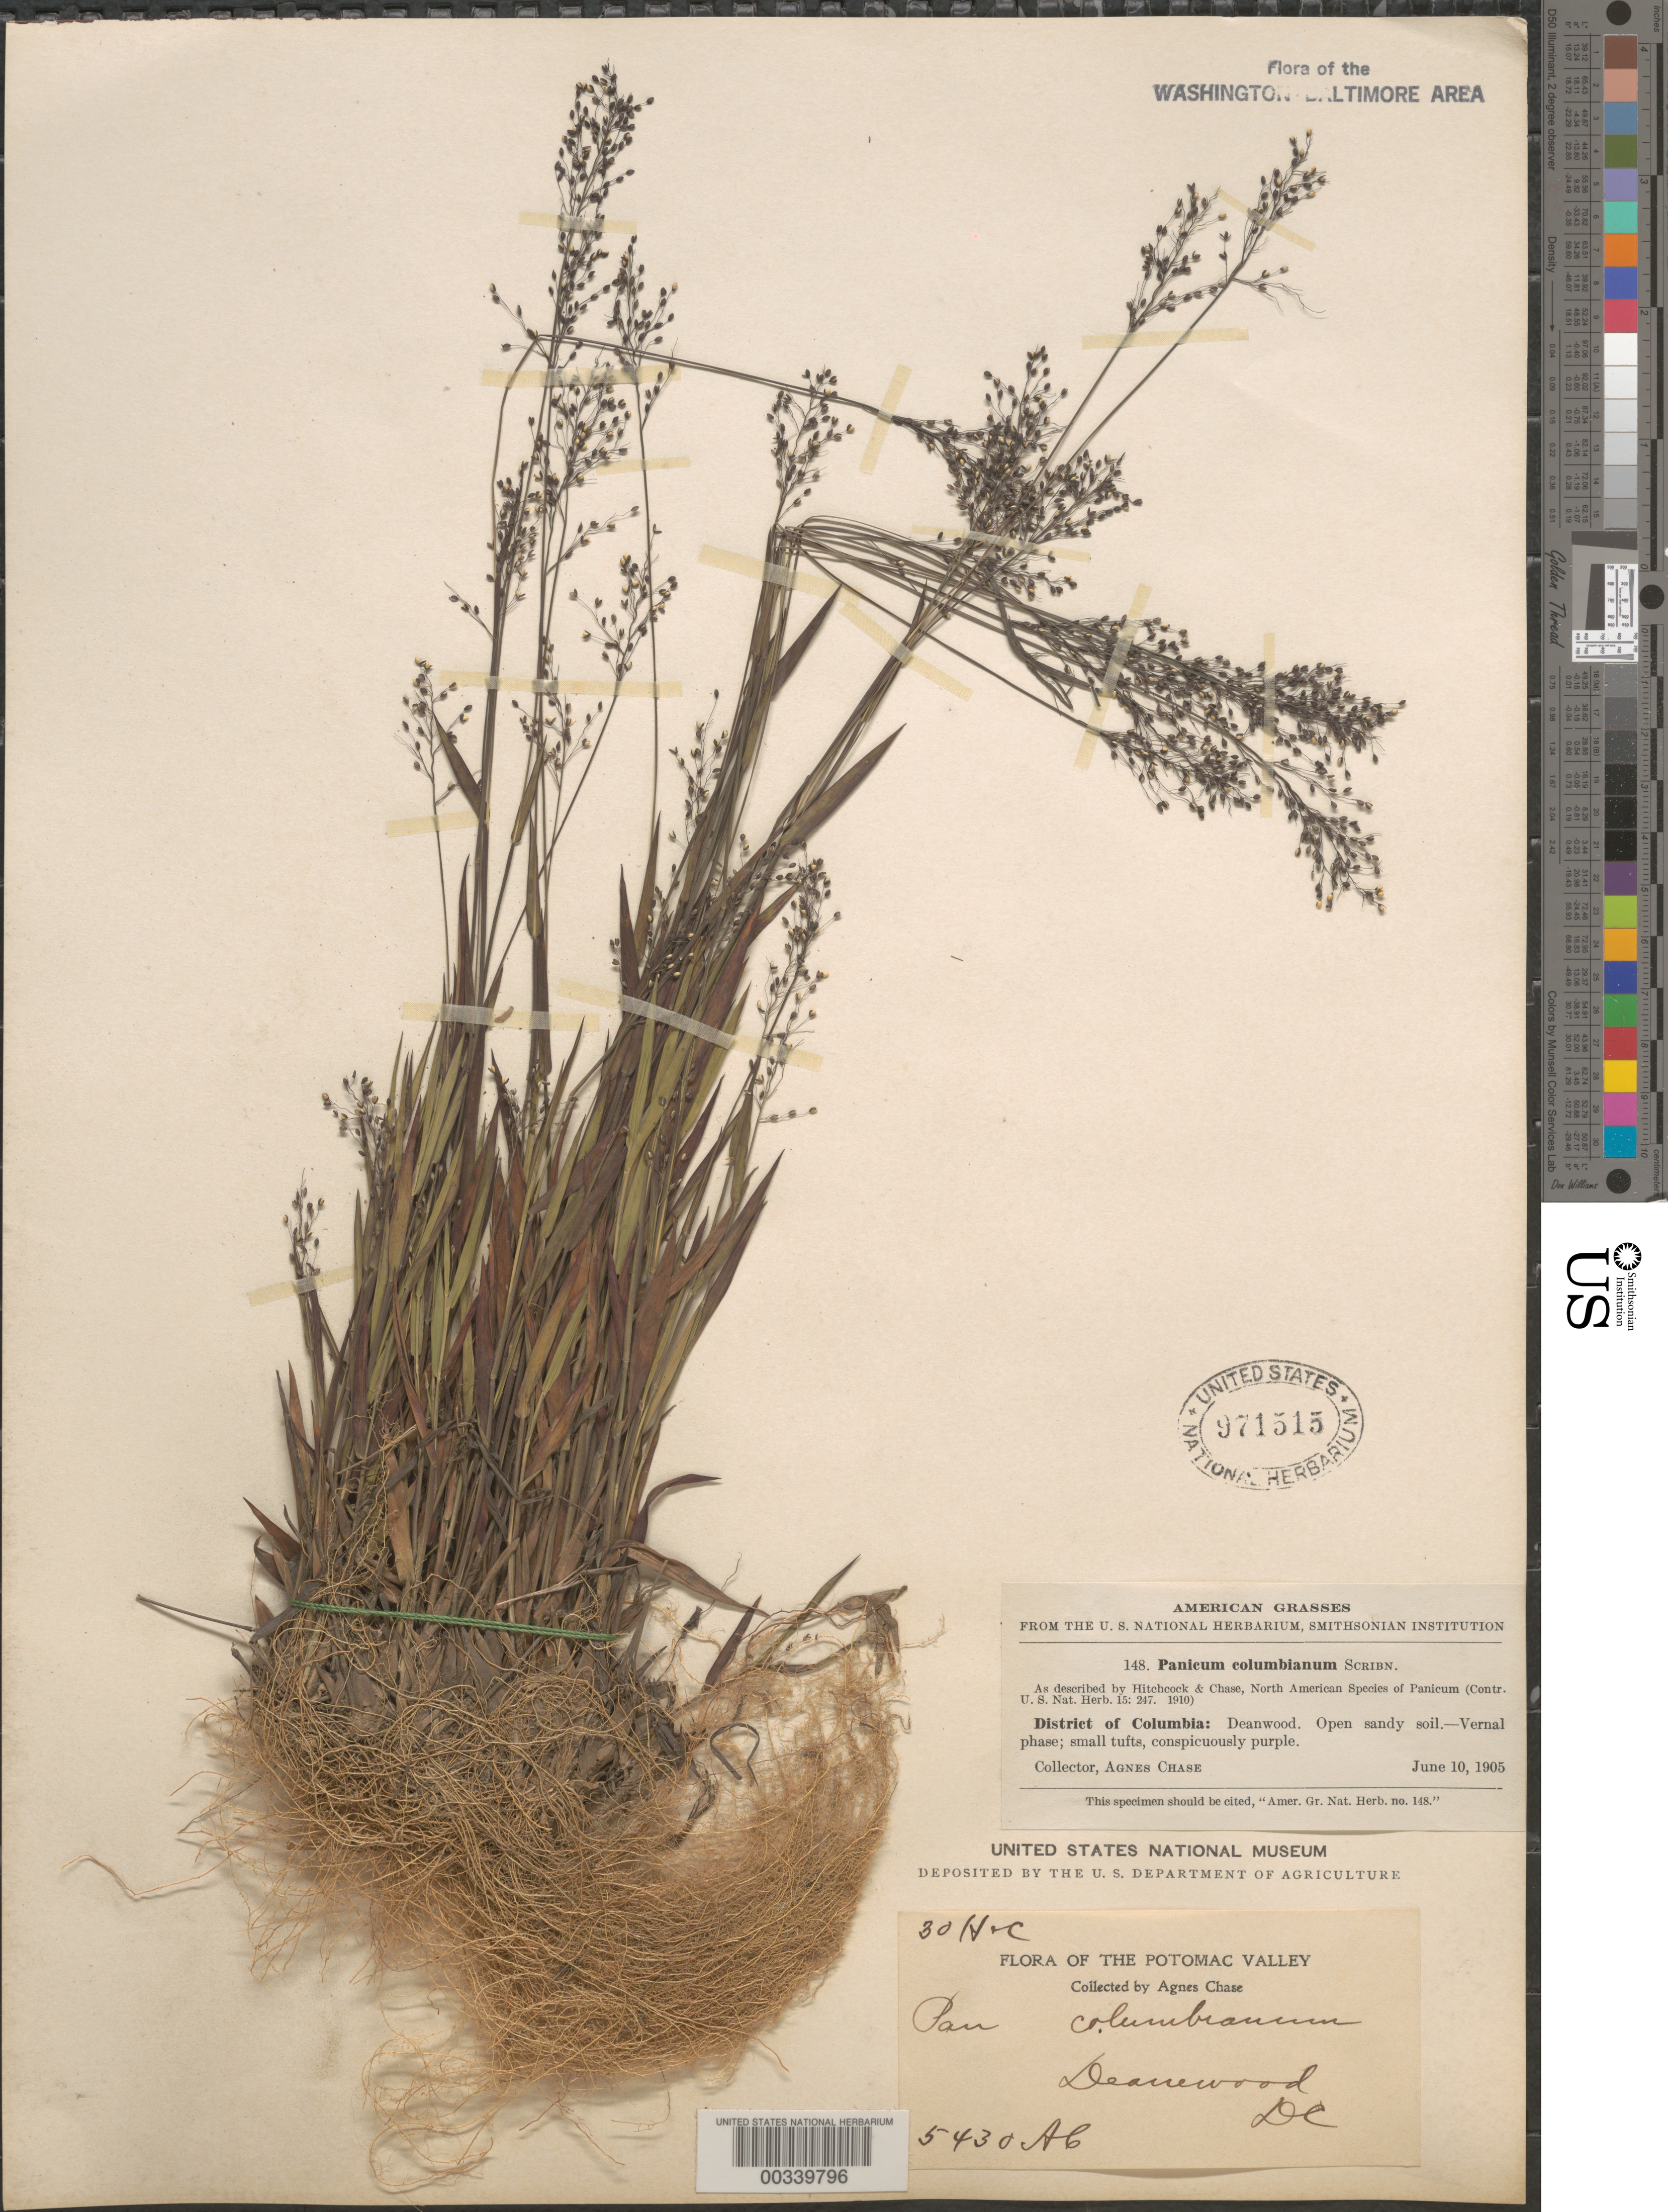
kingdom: Plantae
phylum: Tracheophyta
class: Liliopsida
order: Poales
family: Poaceae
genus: Dichanthelium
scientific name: Dichanthelium sabulorum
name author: (Lam.) Gould & C.A. Clark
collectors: A. Chase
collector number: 5430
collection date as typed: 10 Jun 1905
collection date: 1905-06-10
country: United States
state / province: District of Columbia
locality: Deanwood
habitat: Open sandy soil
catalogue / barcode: US 971515